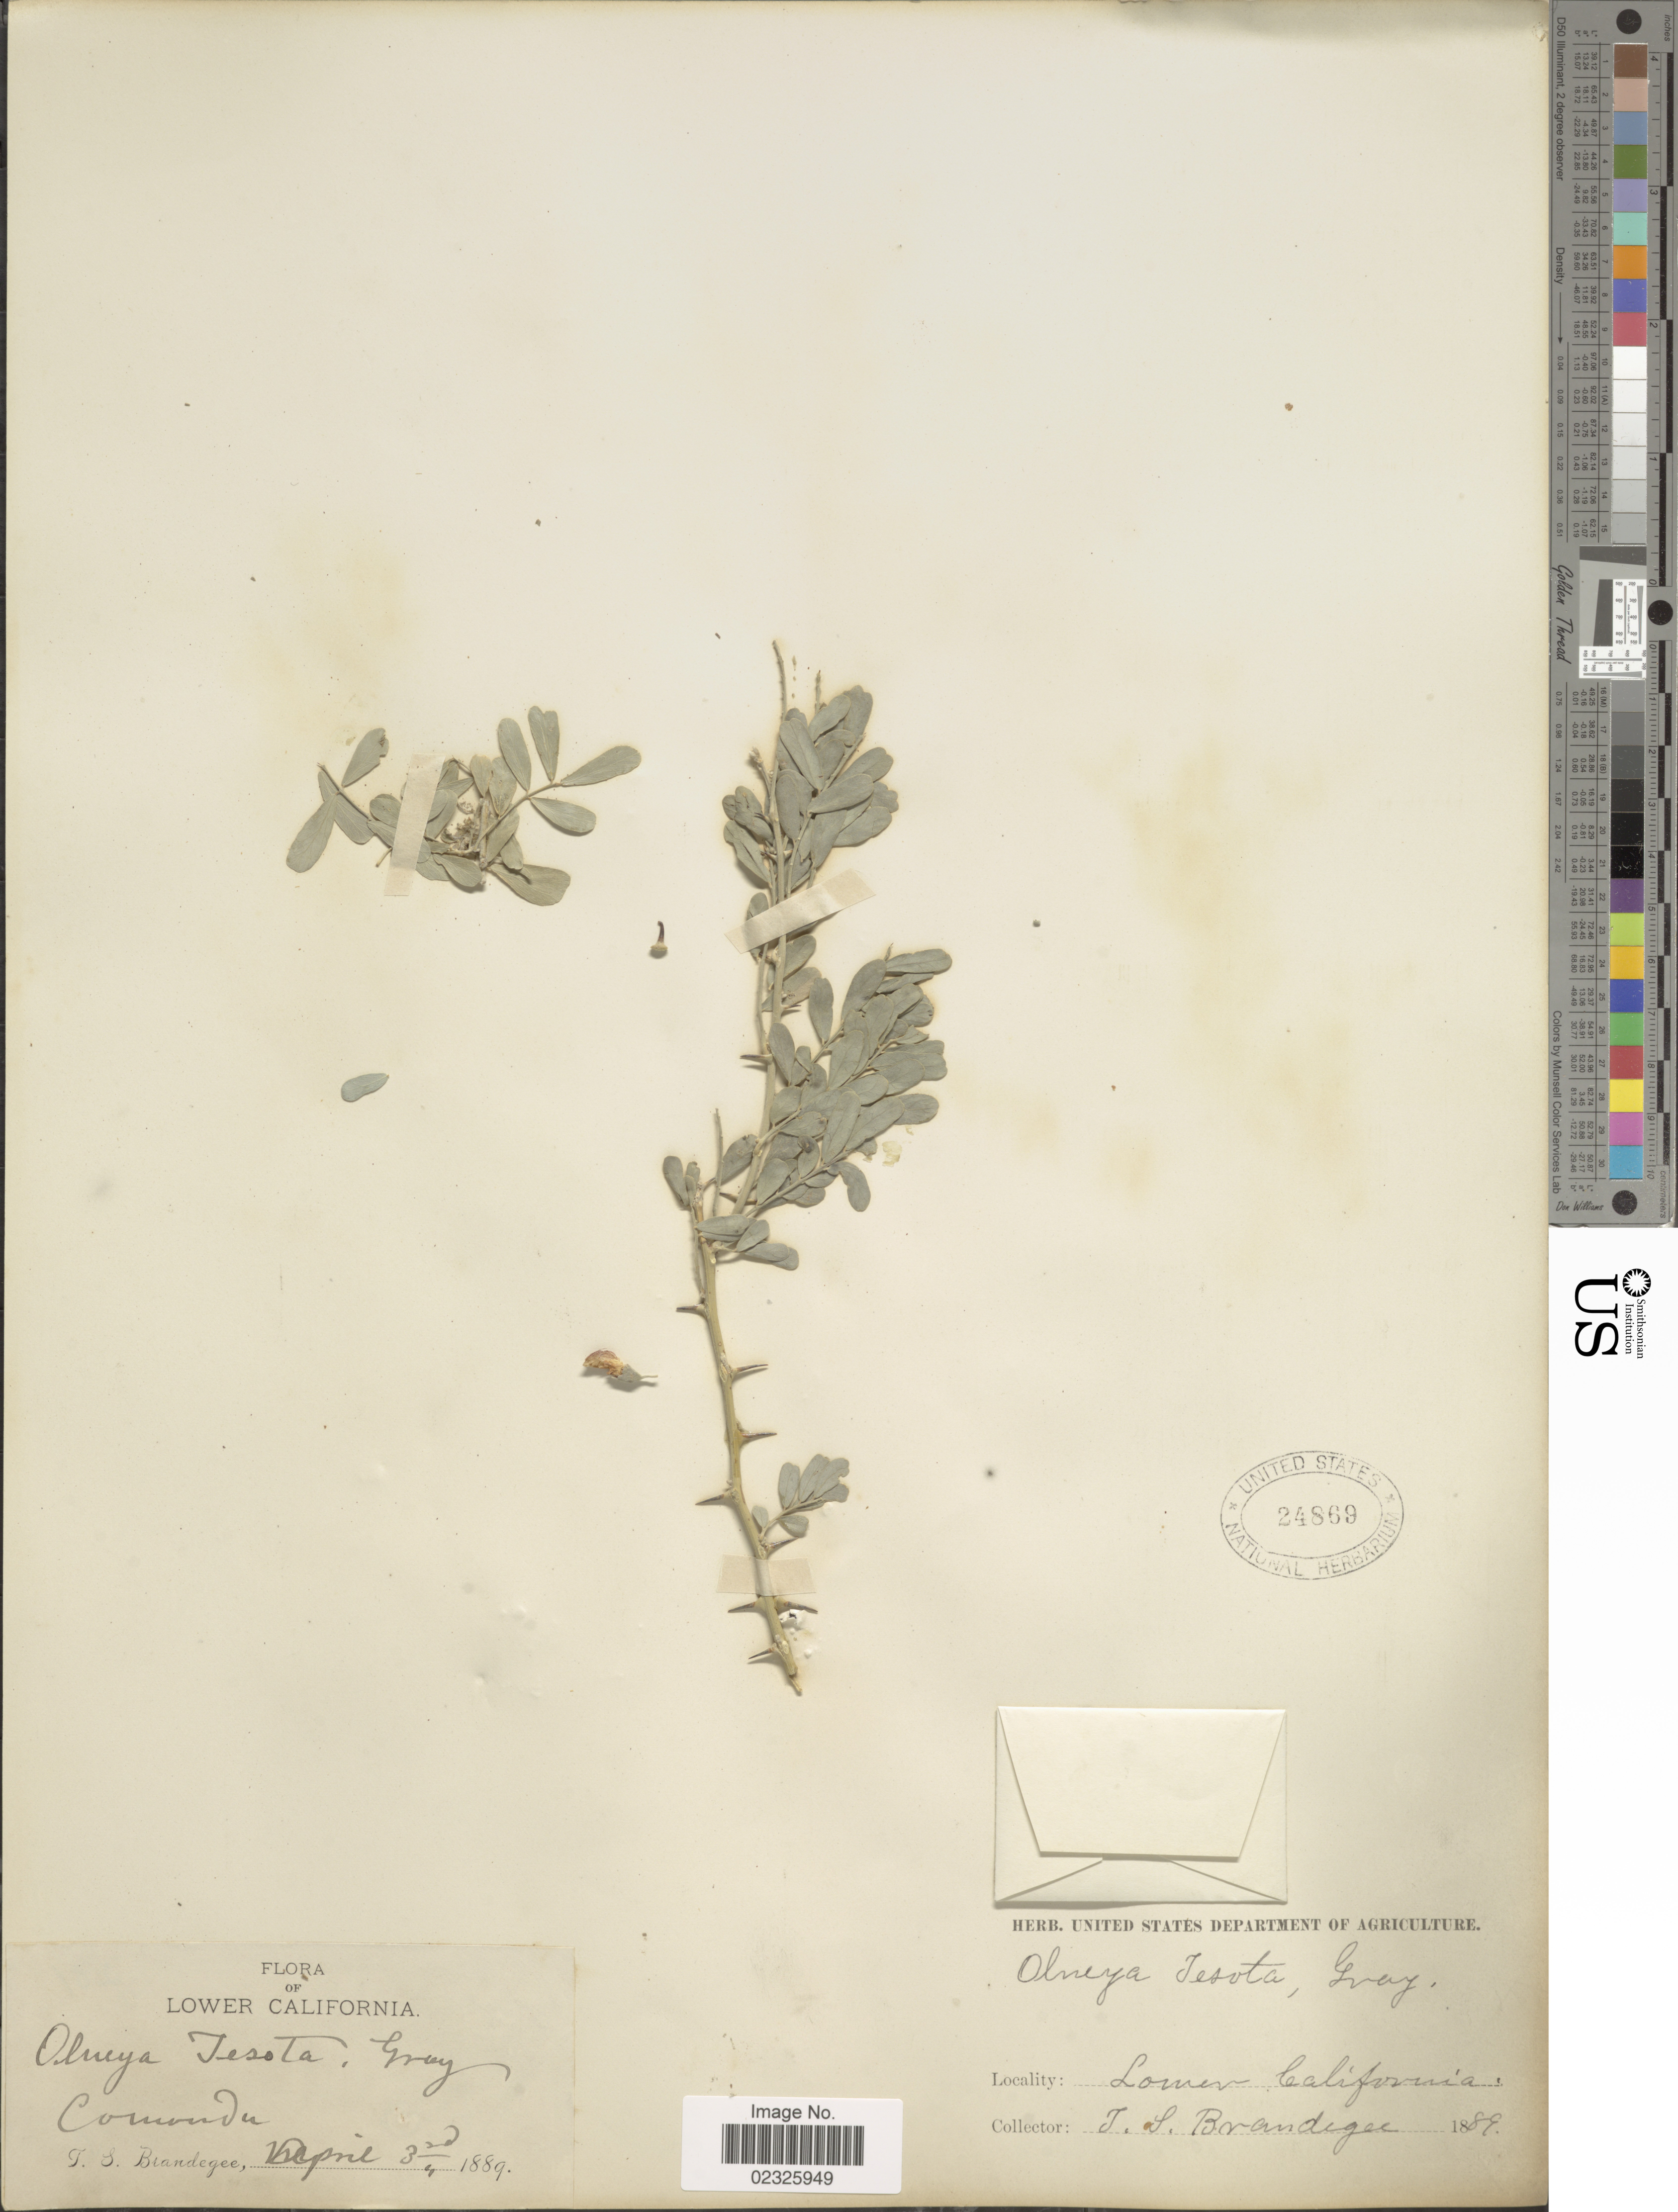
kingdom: Plantae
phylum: Tracheophyta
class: Magnoliopsida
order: Fabales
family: Fabaceae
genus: Olneya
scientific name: Olneya tesota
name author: A. Gray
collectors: T. S. Brandegee (herbarium)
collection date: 1889-04-30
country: Mexico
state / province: Baja California Sur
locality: Lower California, Comondu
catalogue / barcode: US 24869